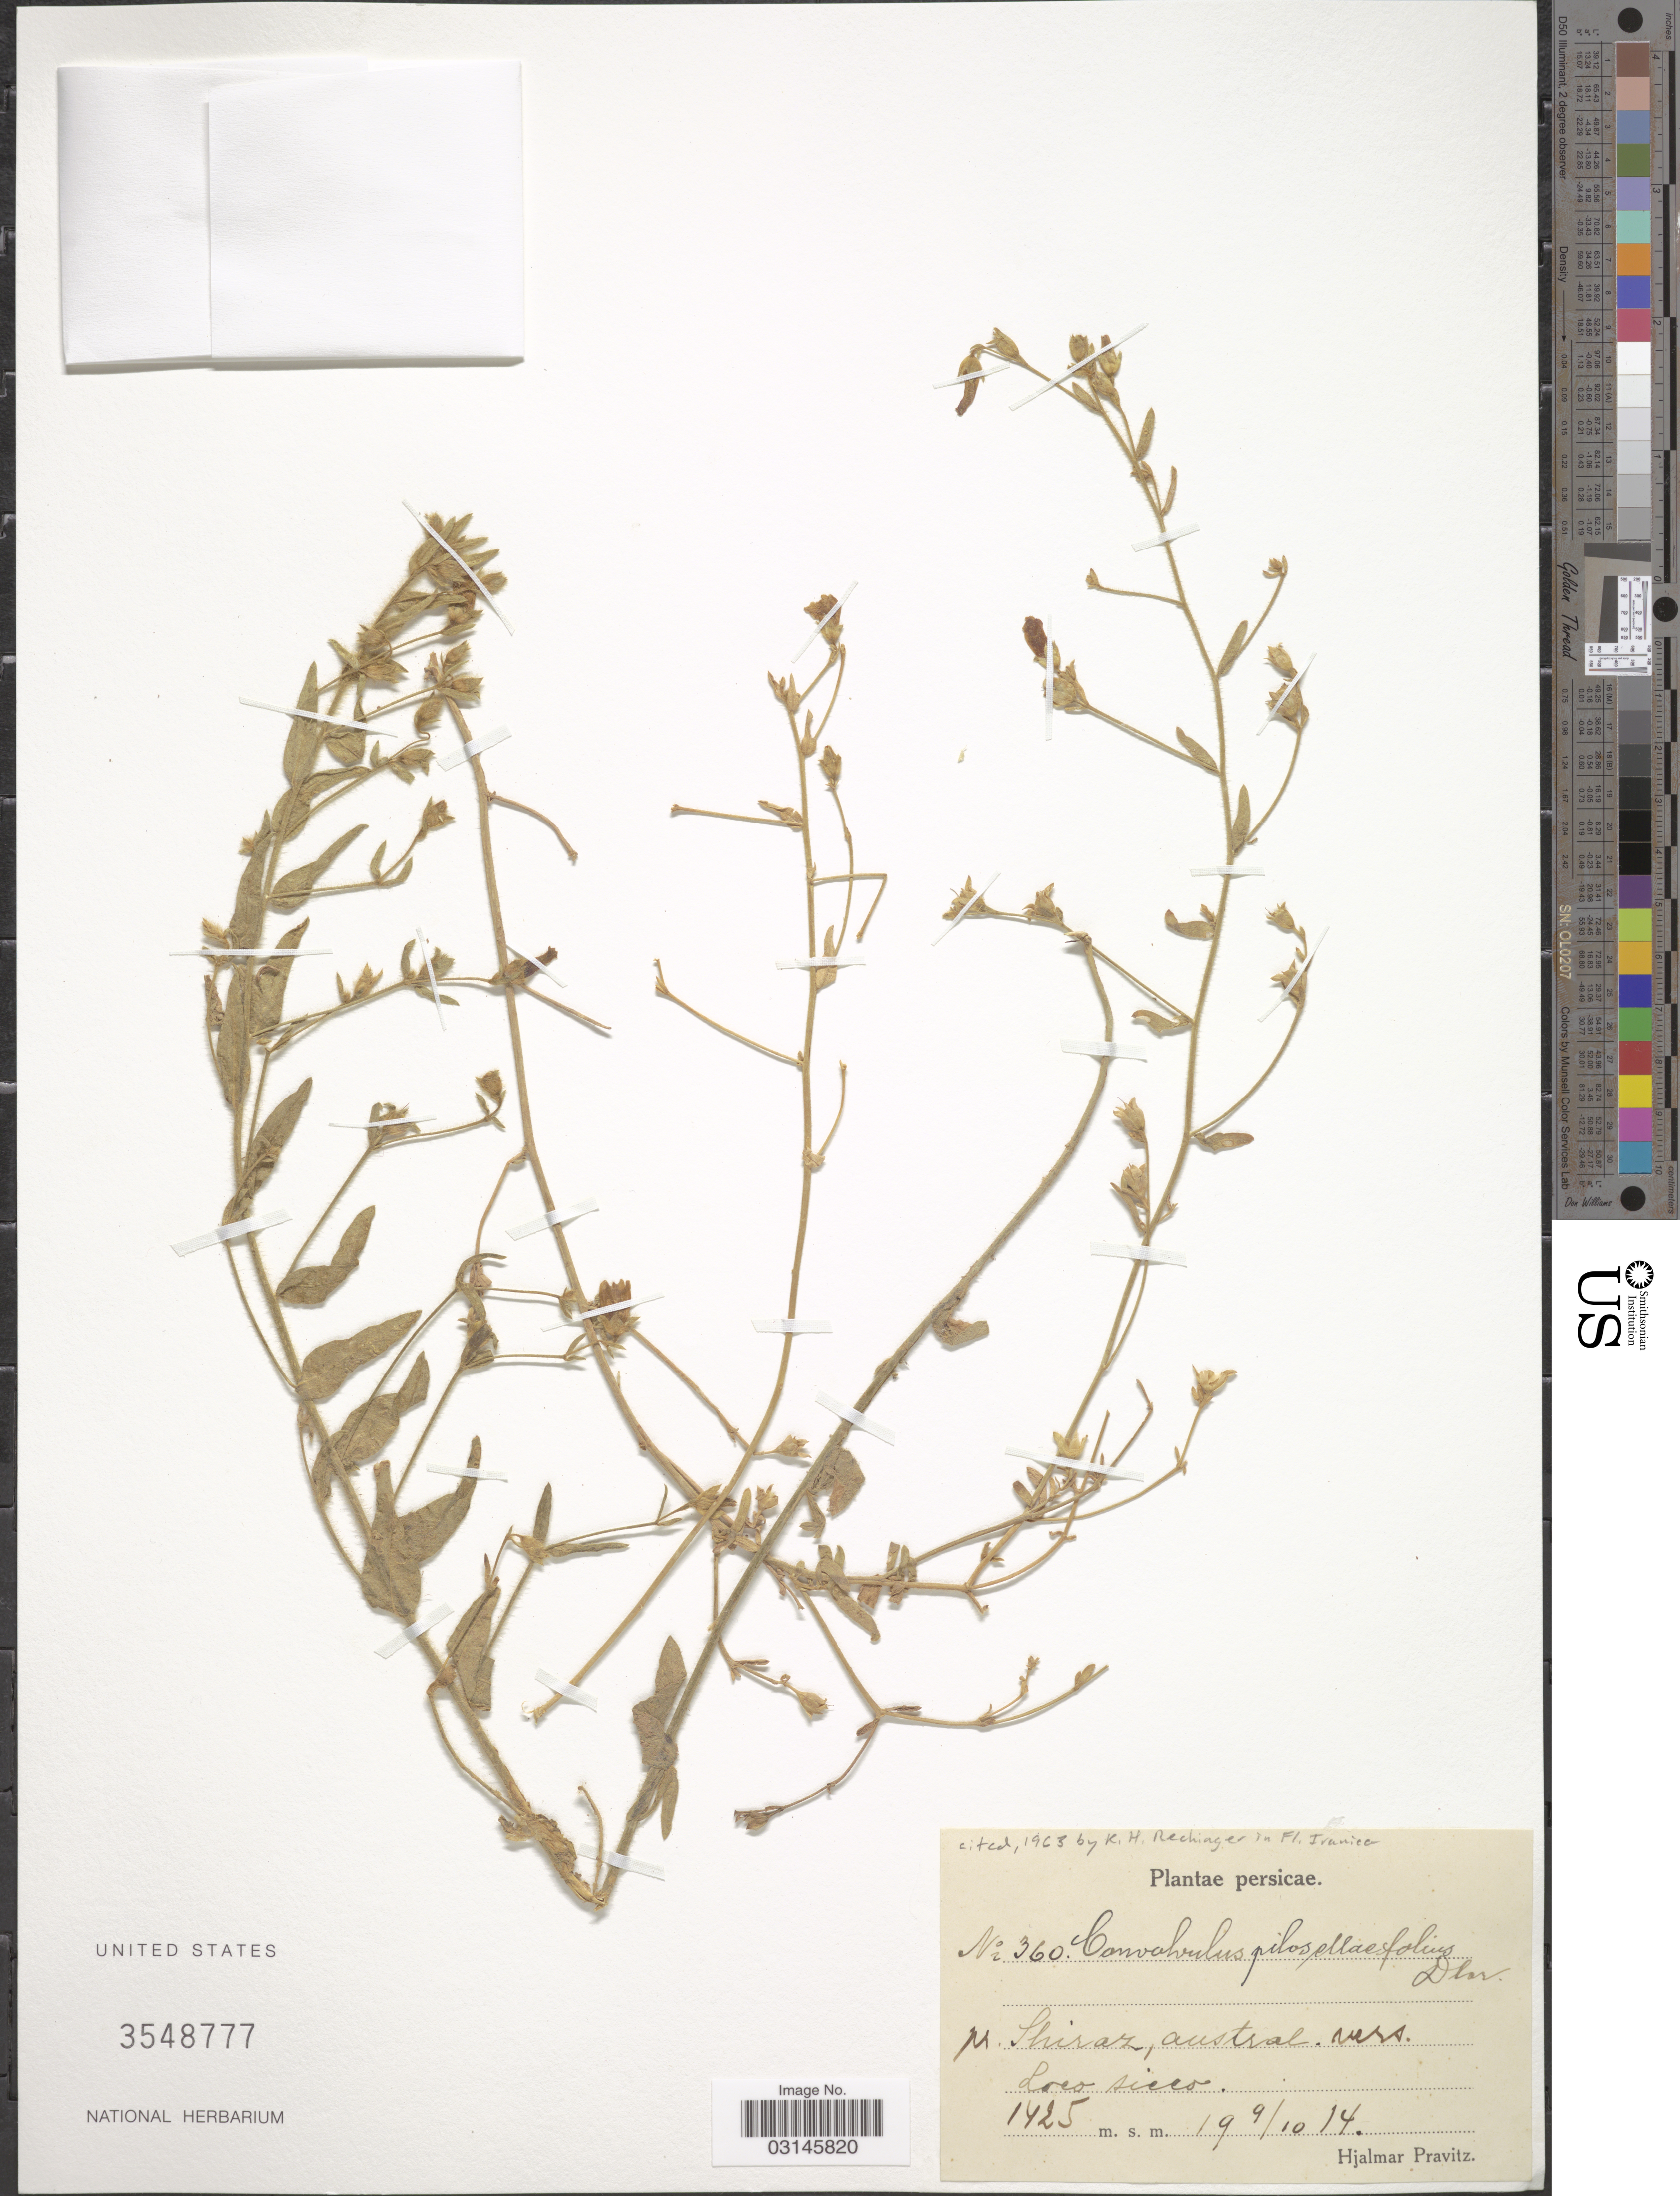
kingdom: Plantae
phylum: Tracheophyta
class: Magnoliopsida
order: Solanales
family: Convolvulaceae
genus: Convolvulus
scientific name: Convolvulus pilosellifolius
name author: Desr.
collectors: H. Pravitz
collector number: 360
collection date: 1914-10-09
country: Iran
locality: Persicae, pr. Shiraz, austral. vers Loco Sicco.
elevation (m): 1425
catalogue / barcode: US 3548777